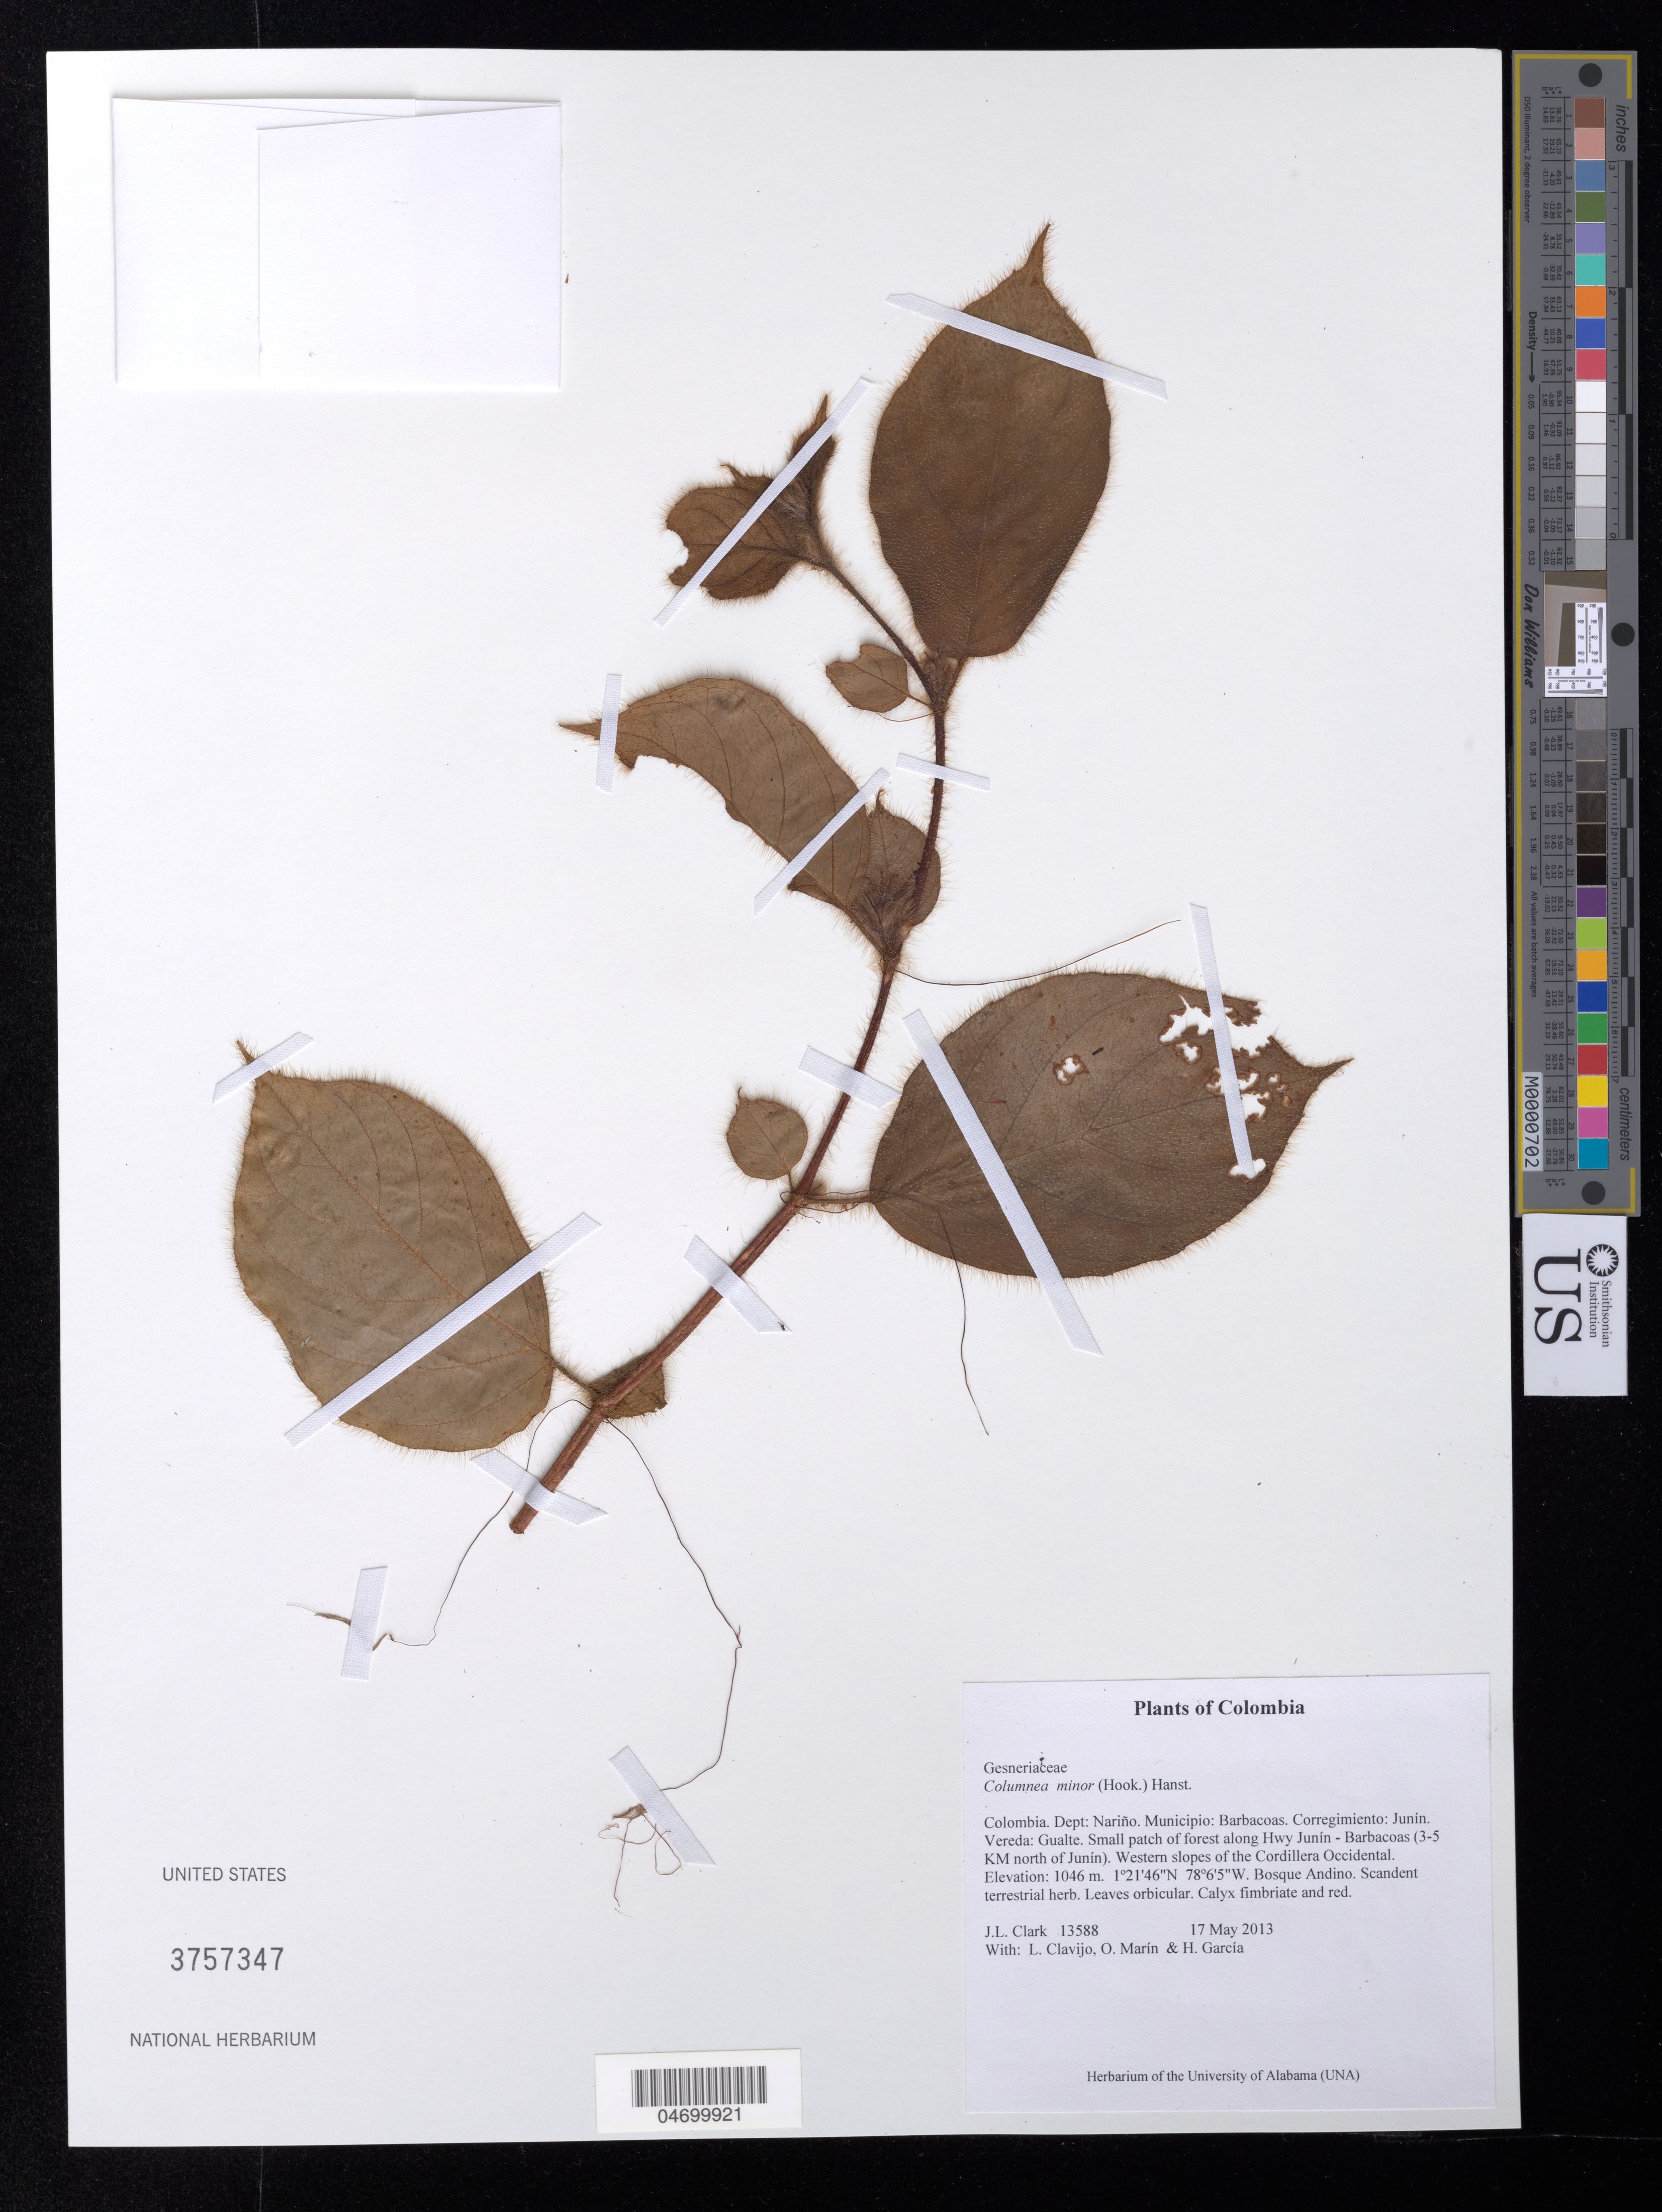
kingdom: Plantae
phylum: Tracheophyta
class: Magnoliopsida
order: Lamiales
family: Gesneriaceae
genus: Columnea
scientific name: Columnea minor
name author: (Hook.) Hanst.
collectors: J. L. Clark, L. Clavijo, J. Howieson & H. Garcia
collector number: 13588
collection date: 2013-05-17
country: Colombia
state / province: Nariño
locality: Dept: Nariño. Municipio: Barbacoas. Corregimiento: Junín. Vereda: Gualte. Small patch of forest along Hwy Junín - Barbacoas (3-5 KM north of Junín). Western slopes of the Cordillera Occidental.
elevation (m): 1046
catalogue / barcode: US 3757347